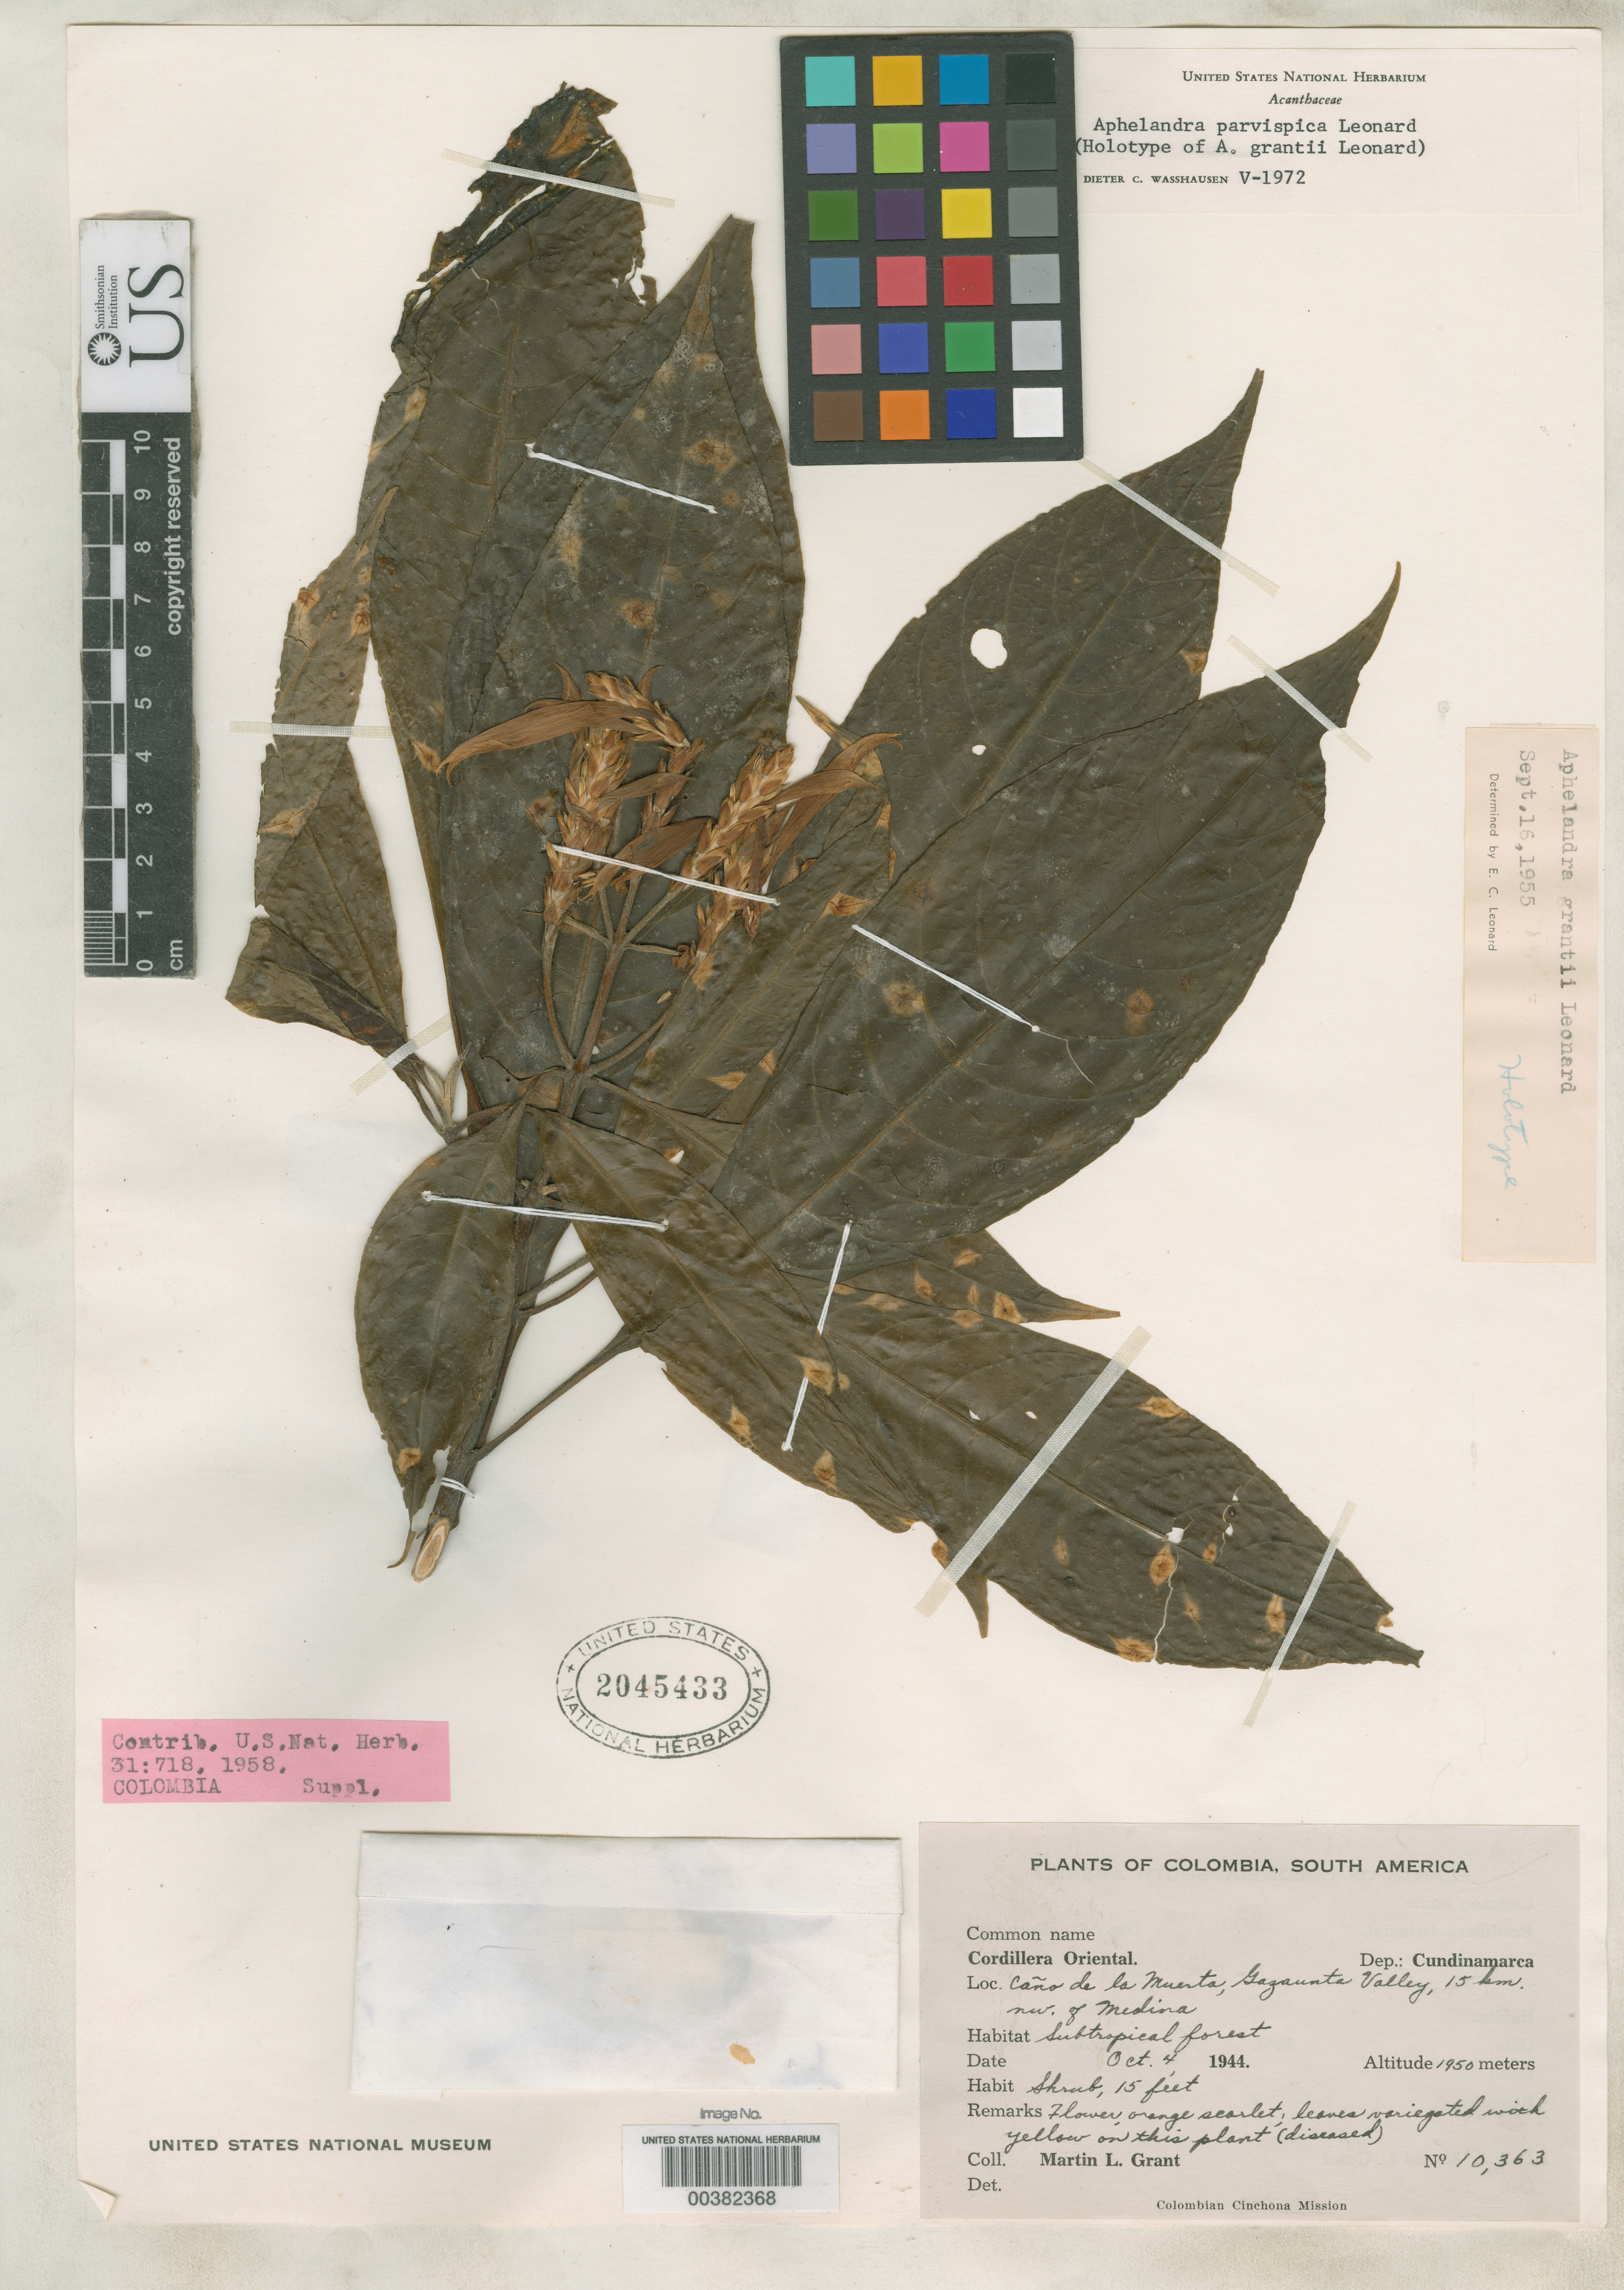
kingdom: Plantae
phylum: Tracheophyta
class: Magnoliopsida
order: Lamiales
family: Acanthaceae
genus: Aphelandra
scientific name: Aphelandra grantii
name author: Leonard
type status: Holotype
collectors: M. L. Grant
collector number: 10363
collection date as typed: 04 Oct 1944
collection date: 1944-10-04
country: Colombia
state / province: Cundinamarca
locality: Garzaunta Valley, 15 km N of Medina, Caño de La Muerta.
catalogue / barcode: US 2045433